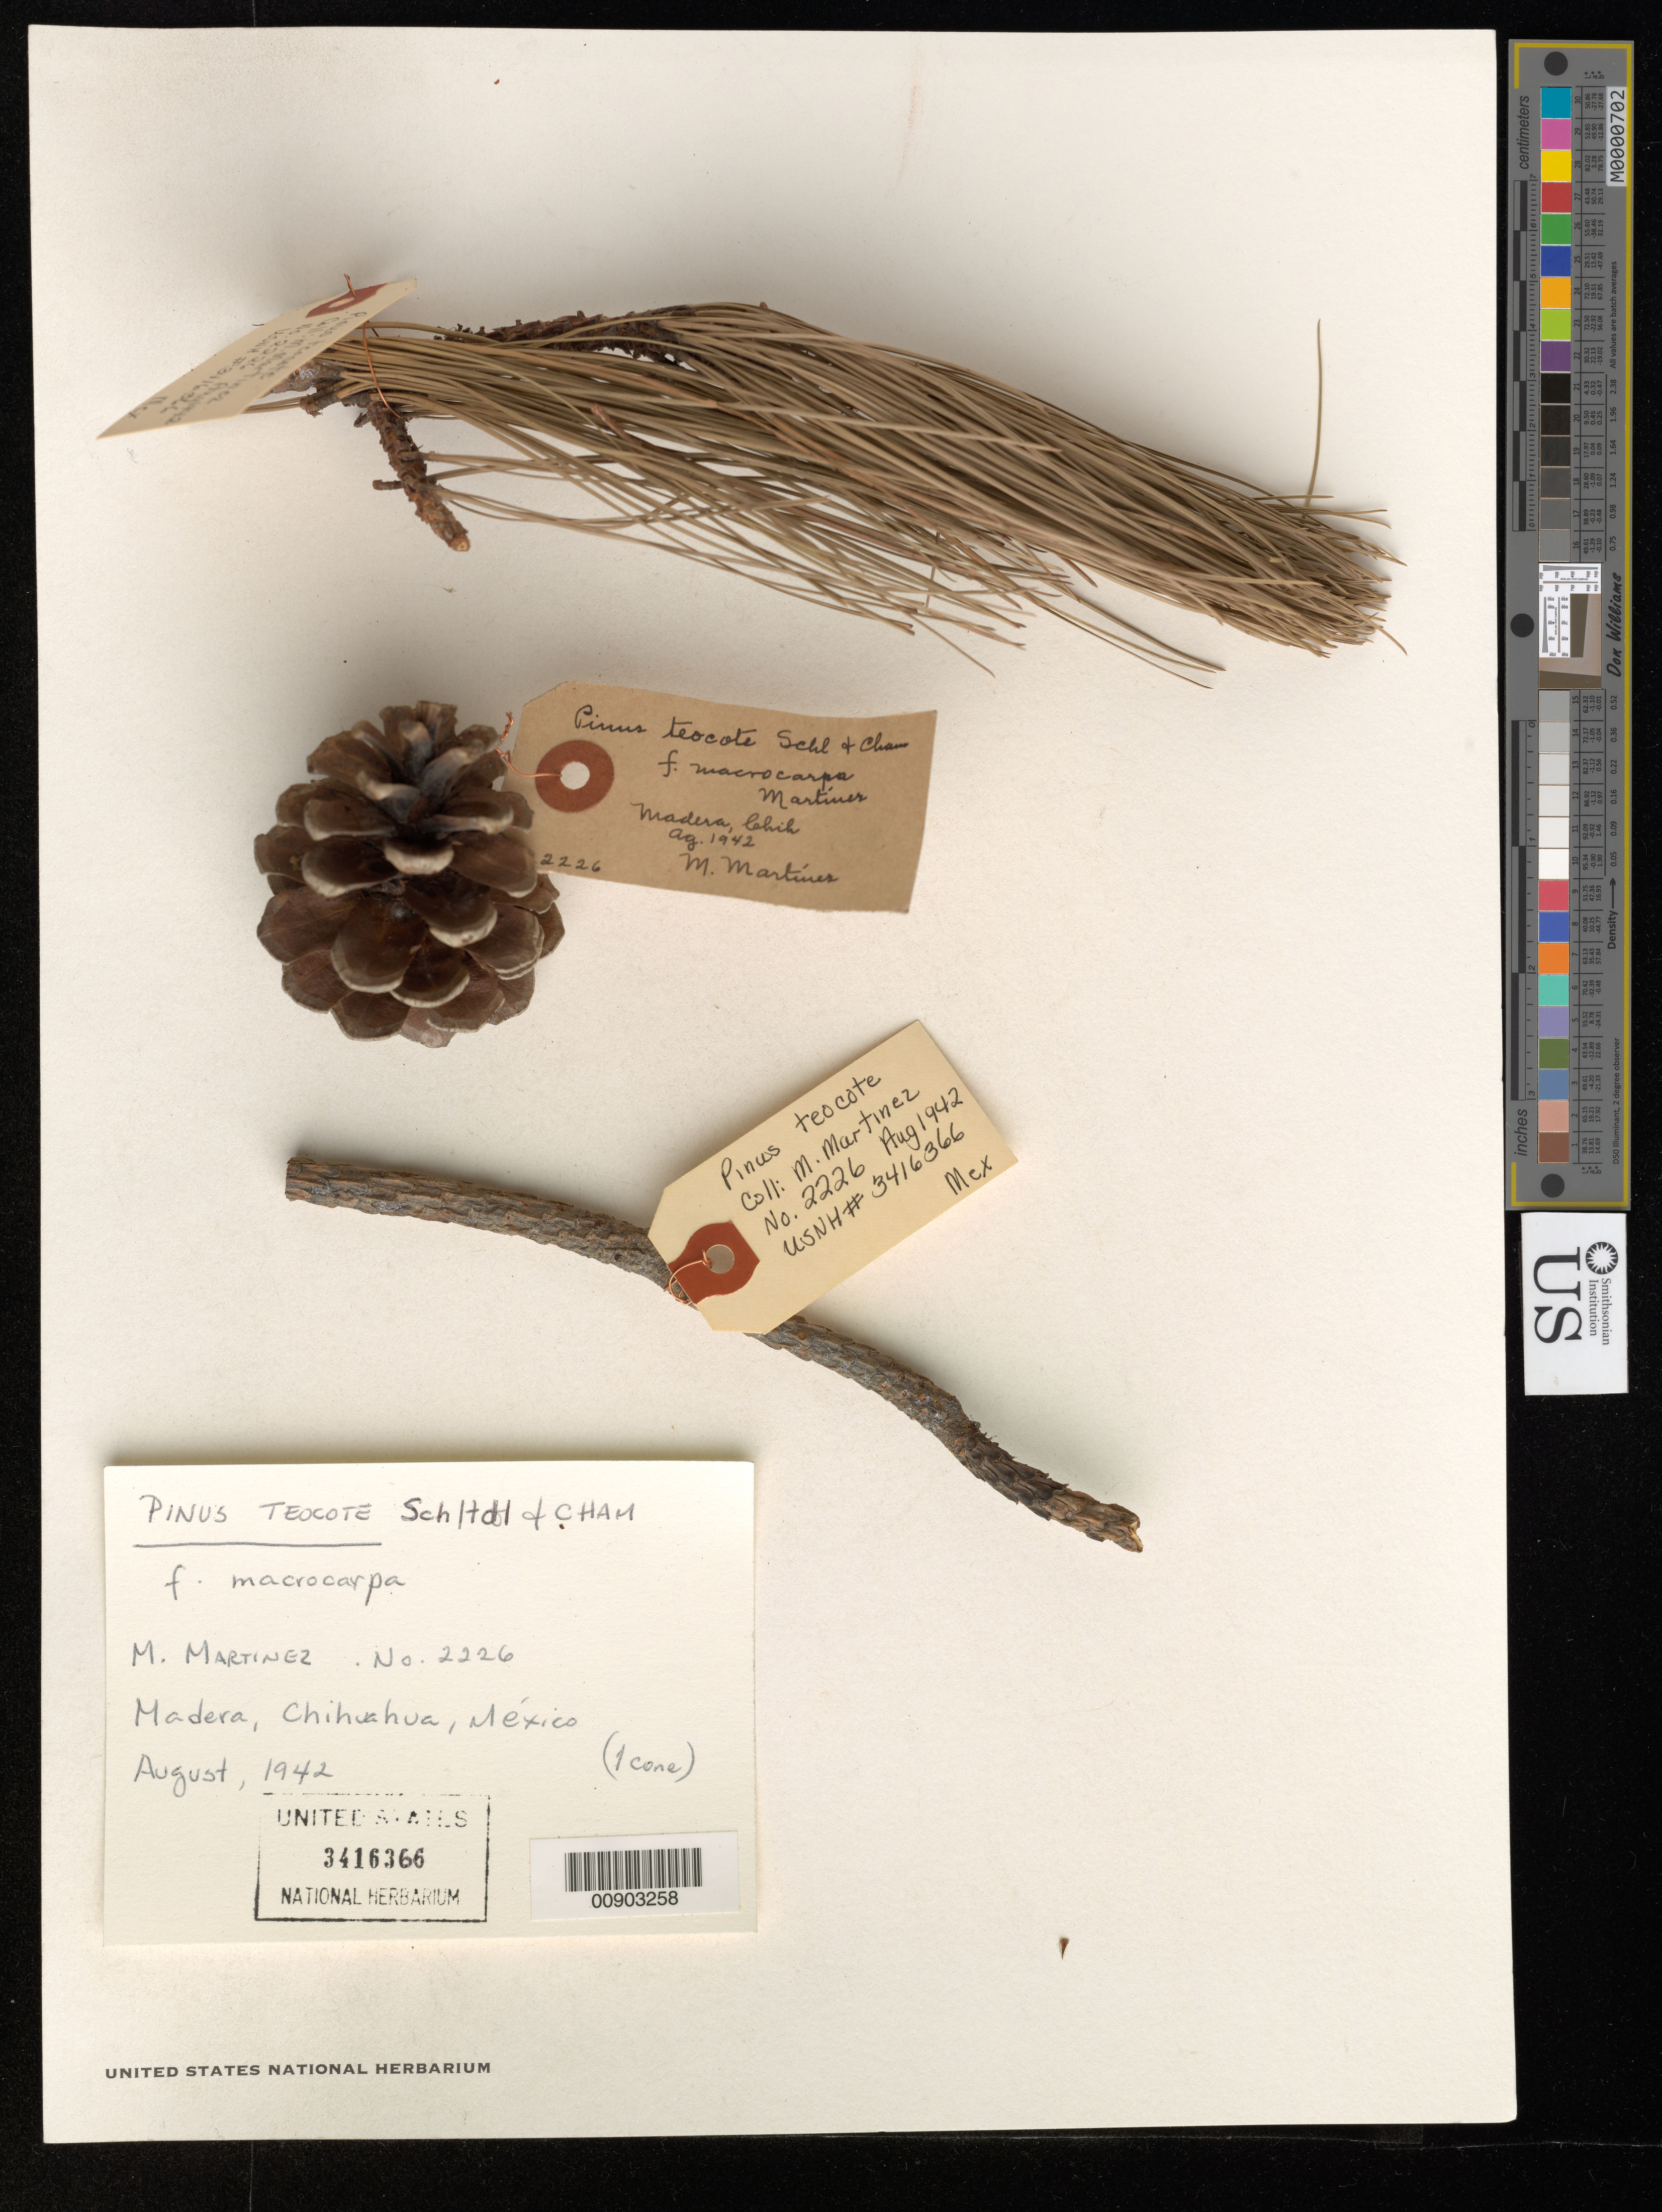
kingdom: Plantae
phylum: Tracheophyta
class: Pinopsida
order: Pinales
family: Pinaceae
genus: Pinus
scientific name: Pinus teocote f. macrocarpa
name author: (Shaw) Martínez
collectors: M. Martinez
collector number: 2226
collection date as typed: Aug 1942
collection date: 1942-08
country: Mexico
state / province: Chihuahua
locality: Madera, Chihuahua.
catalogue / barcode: US 3416366